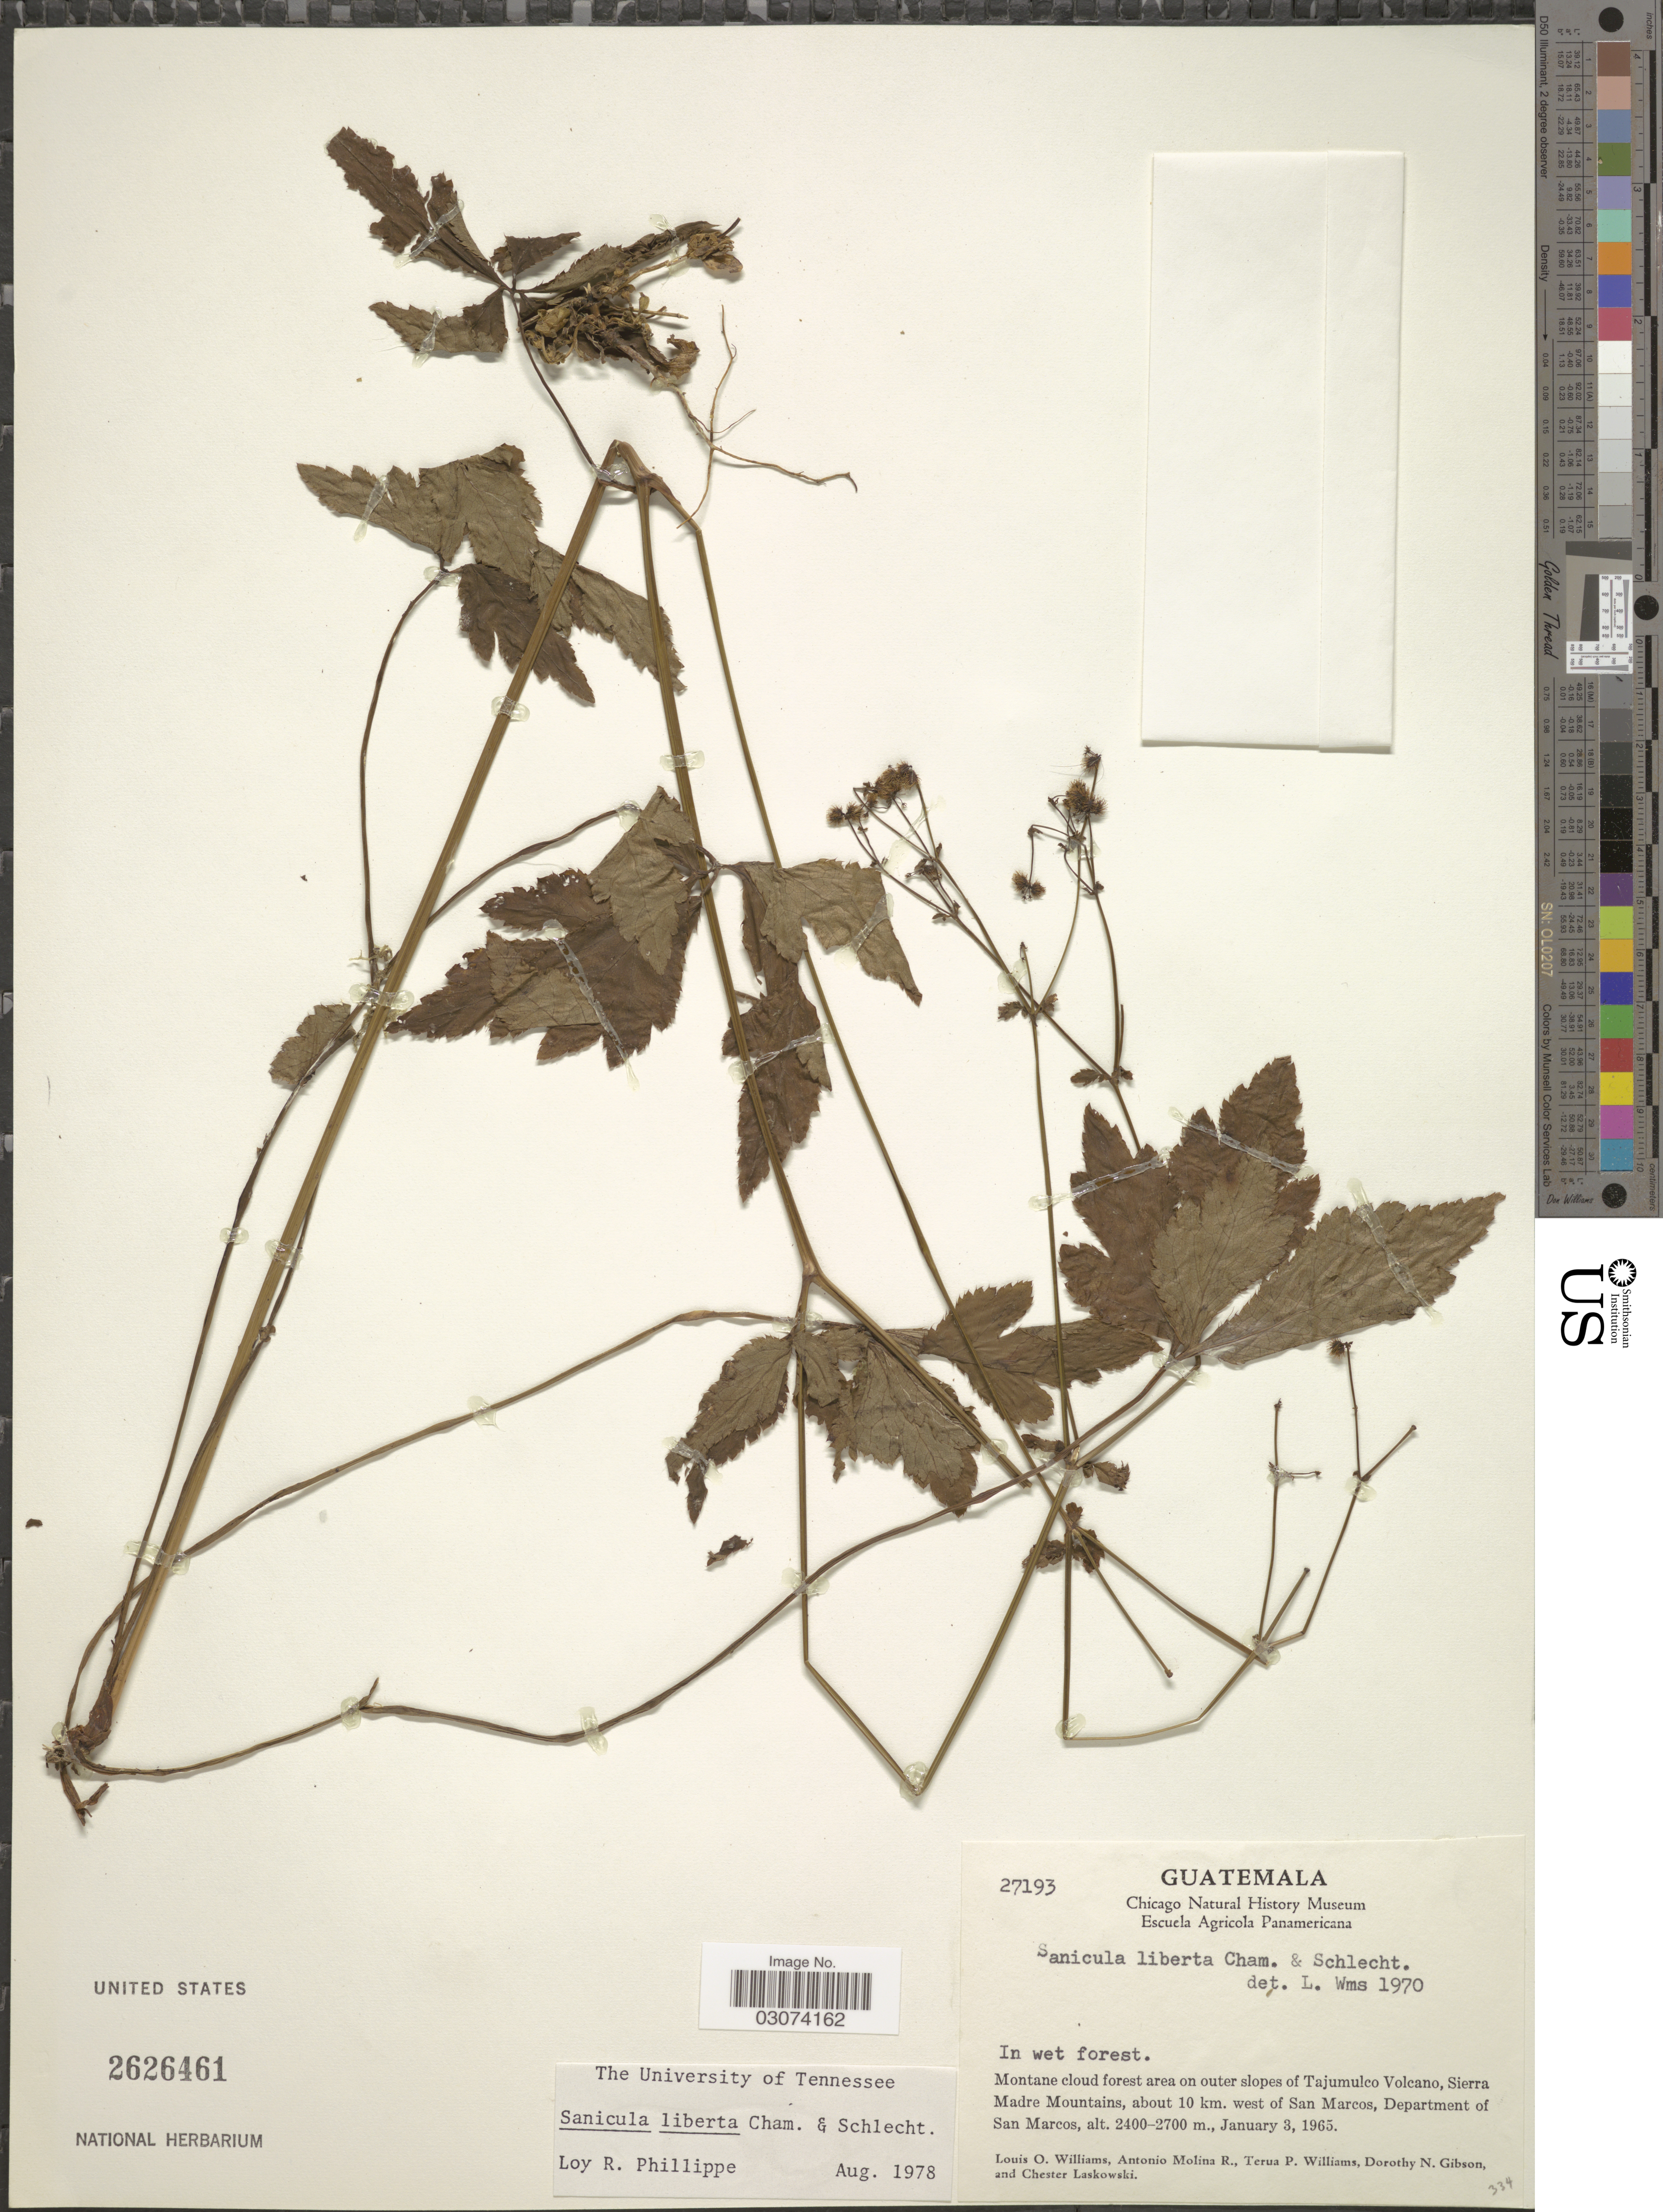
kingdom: Plantae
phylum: Tracheophyta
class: Magnoliopsida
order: Apiales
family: Apiaceae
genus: Sanicula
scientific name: Sanicula liberta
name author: Cham. & Schltdl.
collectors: L. O. Williams, A. Molina R., T. Williams, D. N. Gibson & C. Laskowski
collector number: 27193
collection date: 1965-01-03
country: Guatemala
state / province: San Marcos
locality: Montane cloud forest area on outer slopes of Tajumulco Volcano, Sierra Madre Mountains, about 10 km. west of San Marcos, Department of San Marcos.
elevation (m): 2400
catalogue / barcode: US 2626461